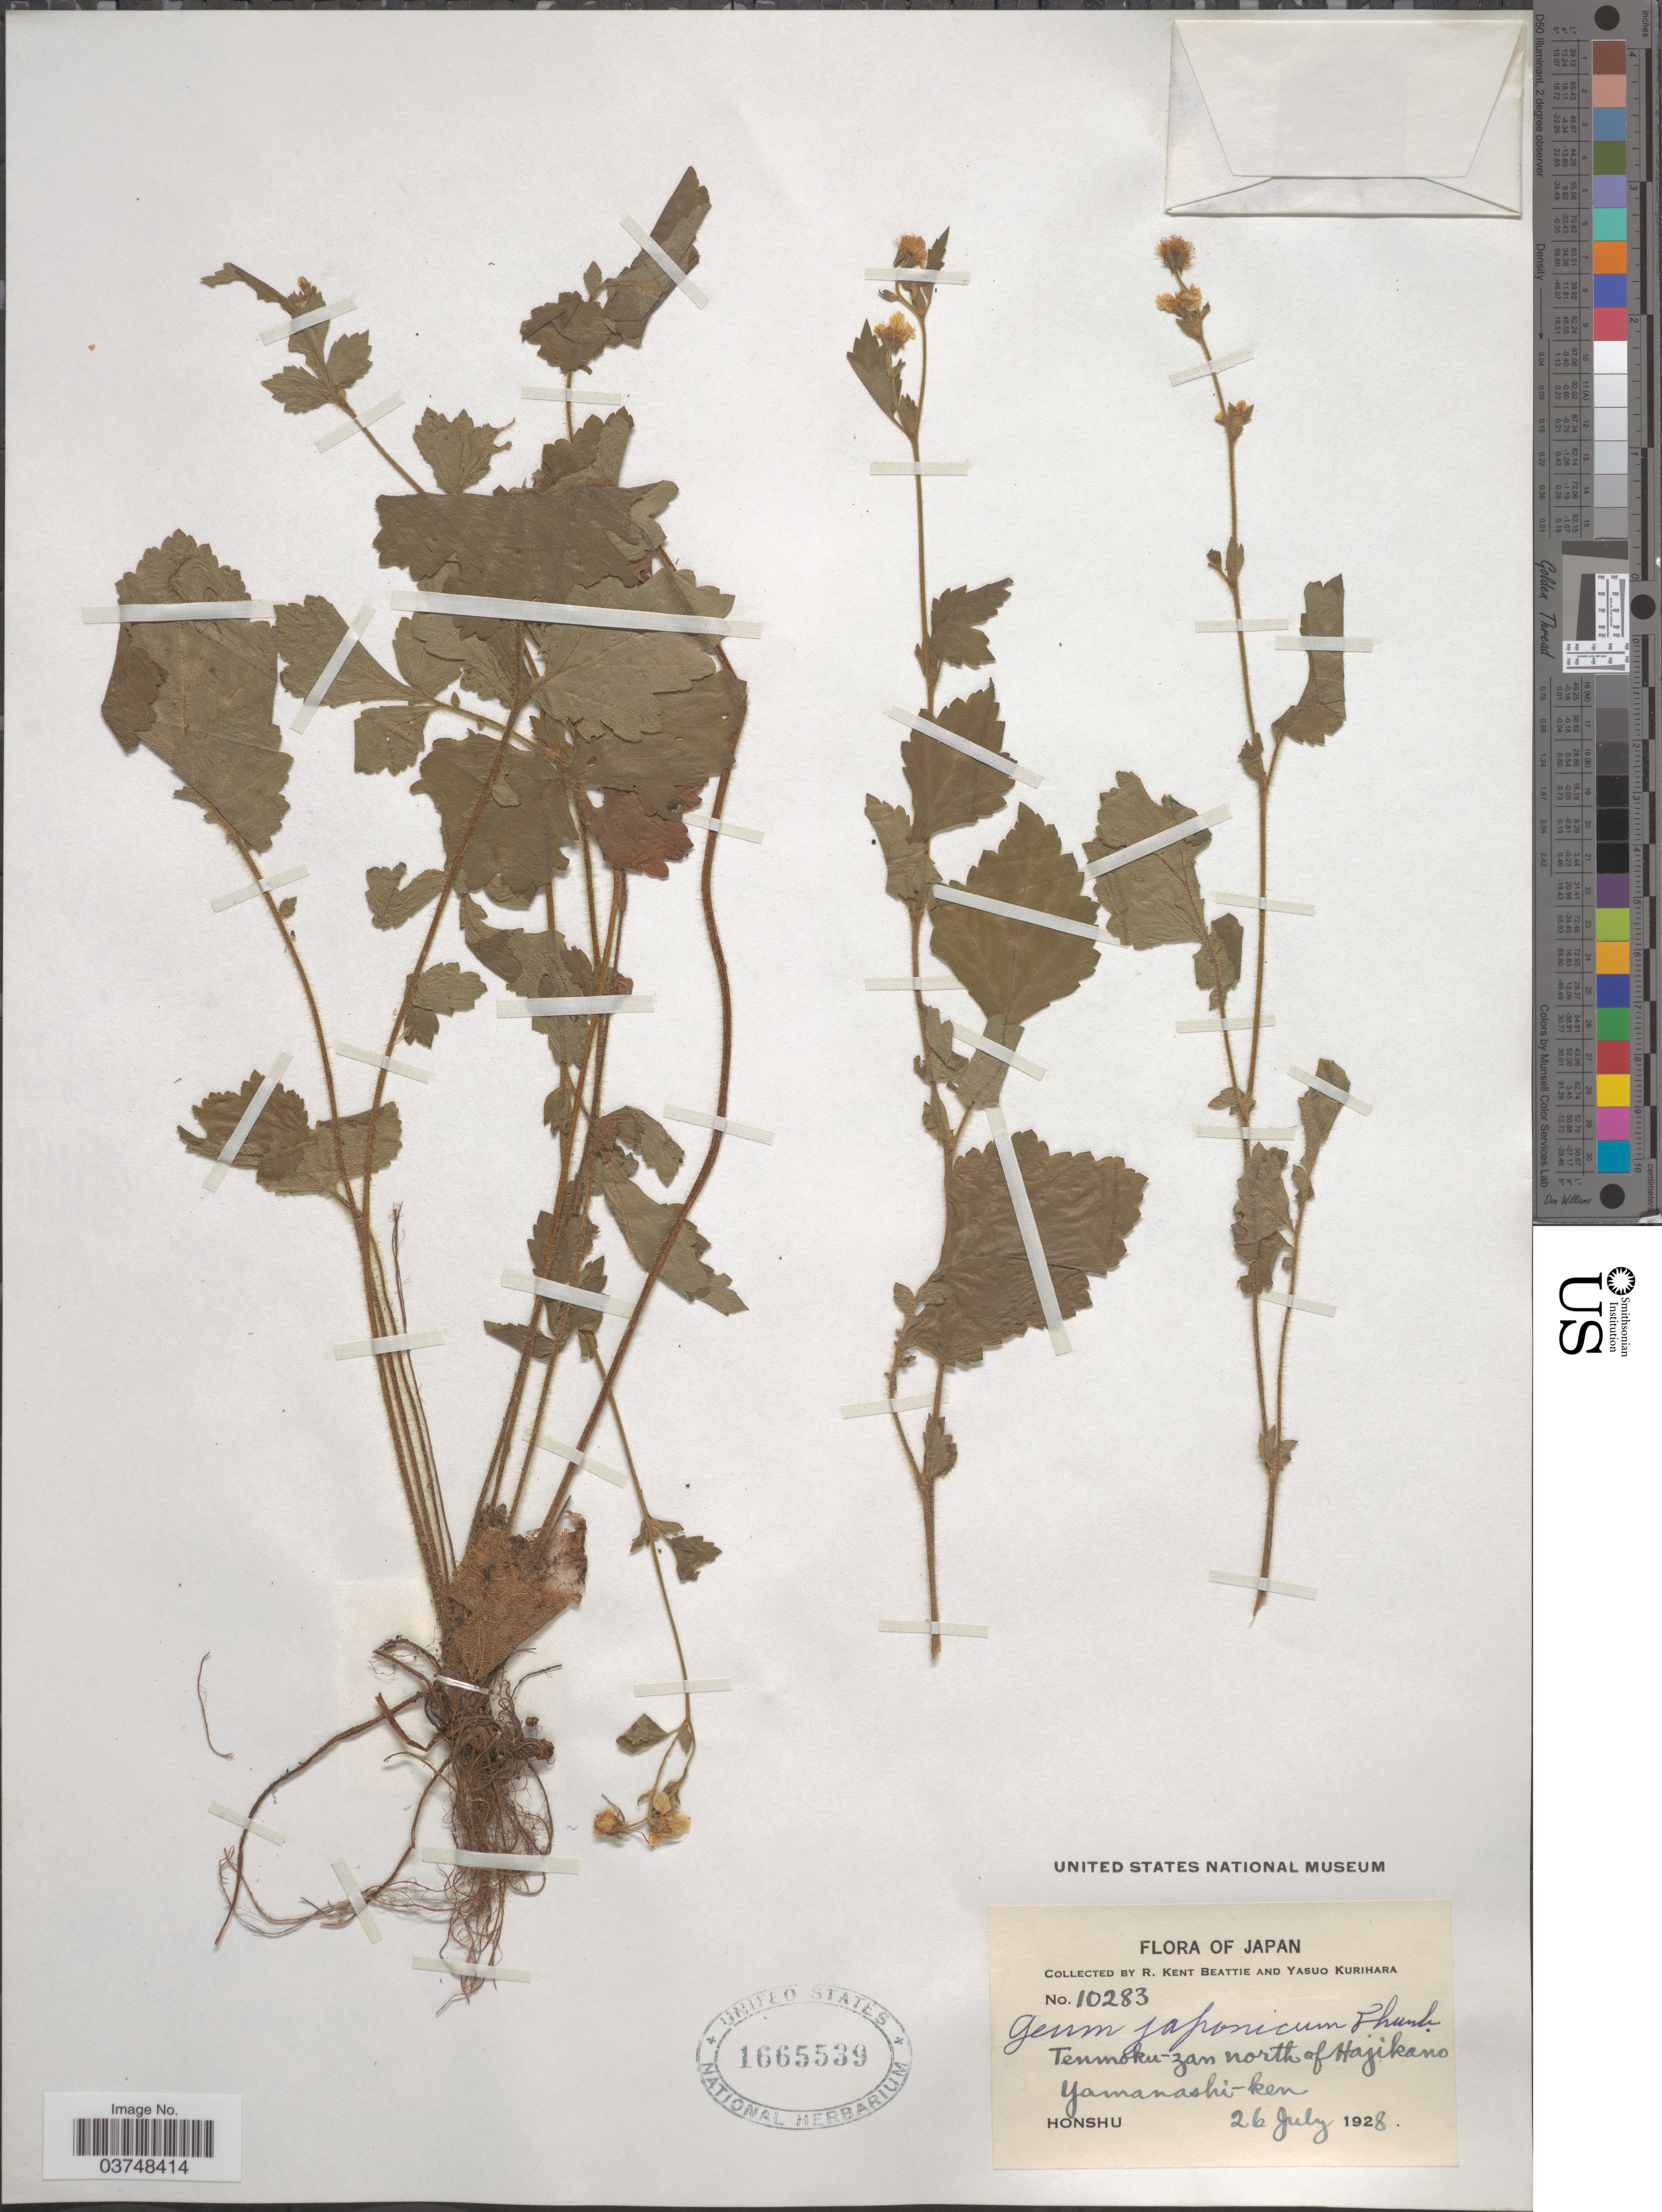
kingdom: Plantae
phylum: Tracheophyta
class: Magnoliopsida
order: Rosales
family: Rosaceae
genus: Geum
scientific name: Geum japonicum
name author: Thunb.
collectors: R. K. Beattie & Y. Kurihara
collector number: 10283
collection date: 1928-07-26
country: Japan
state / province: Yamanasi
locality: Tenmoku-zan north of Hajikano. Yamanashi-ken. Honshu.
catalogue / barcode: US 1665539